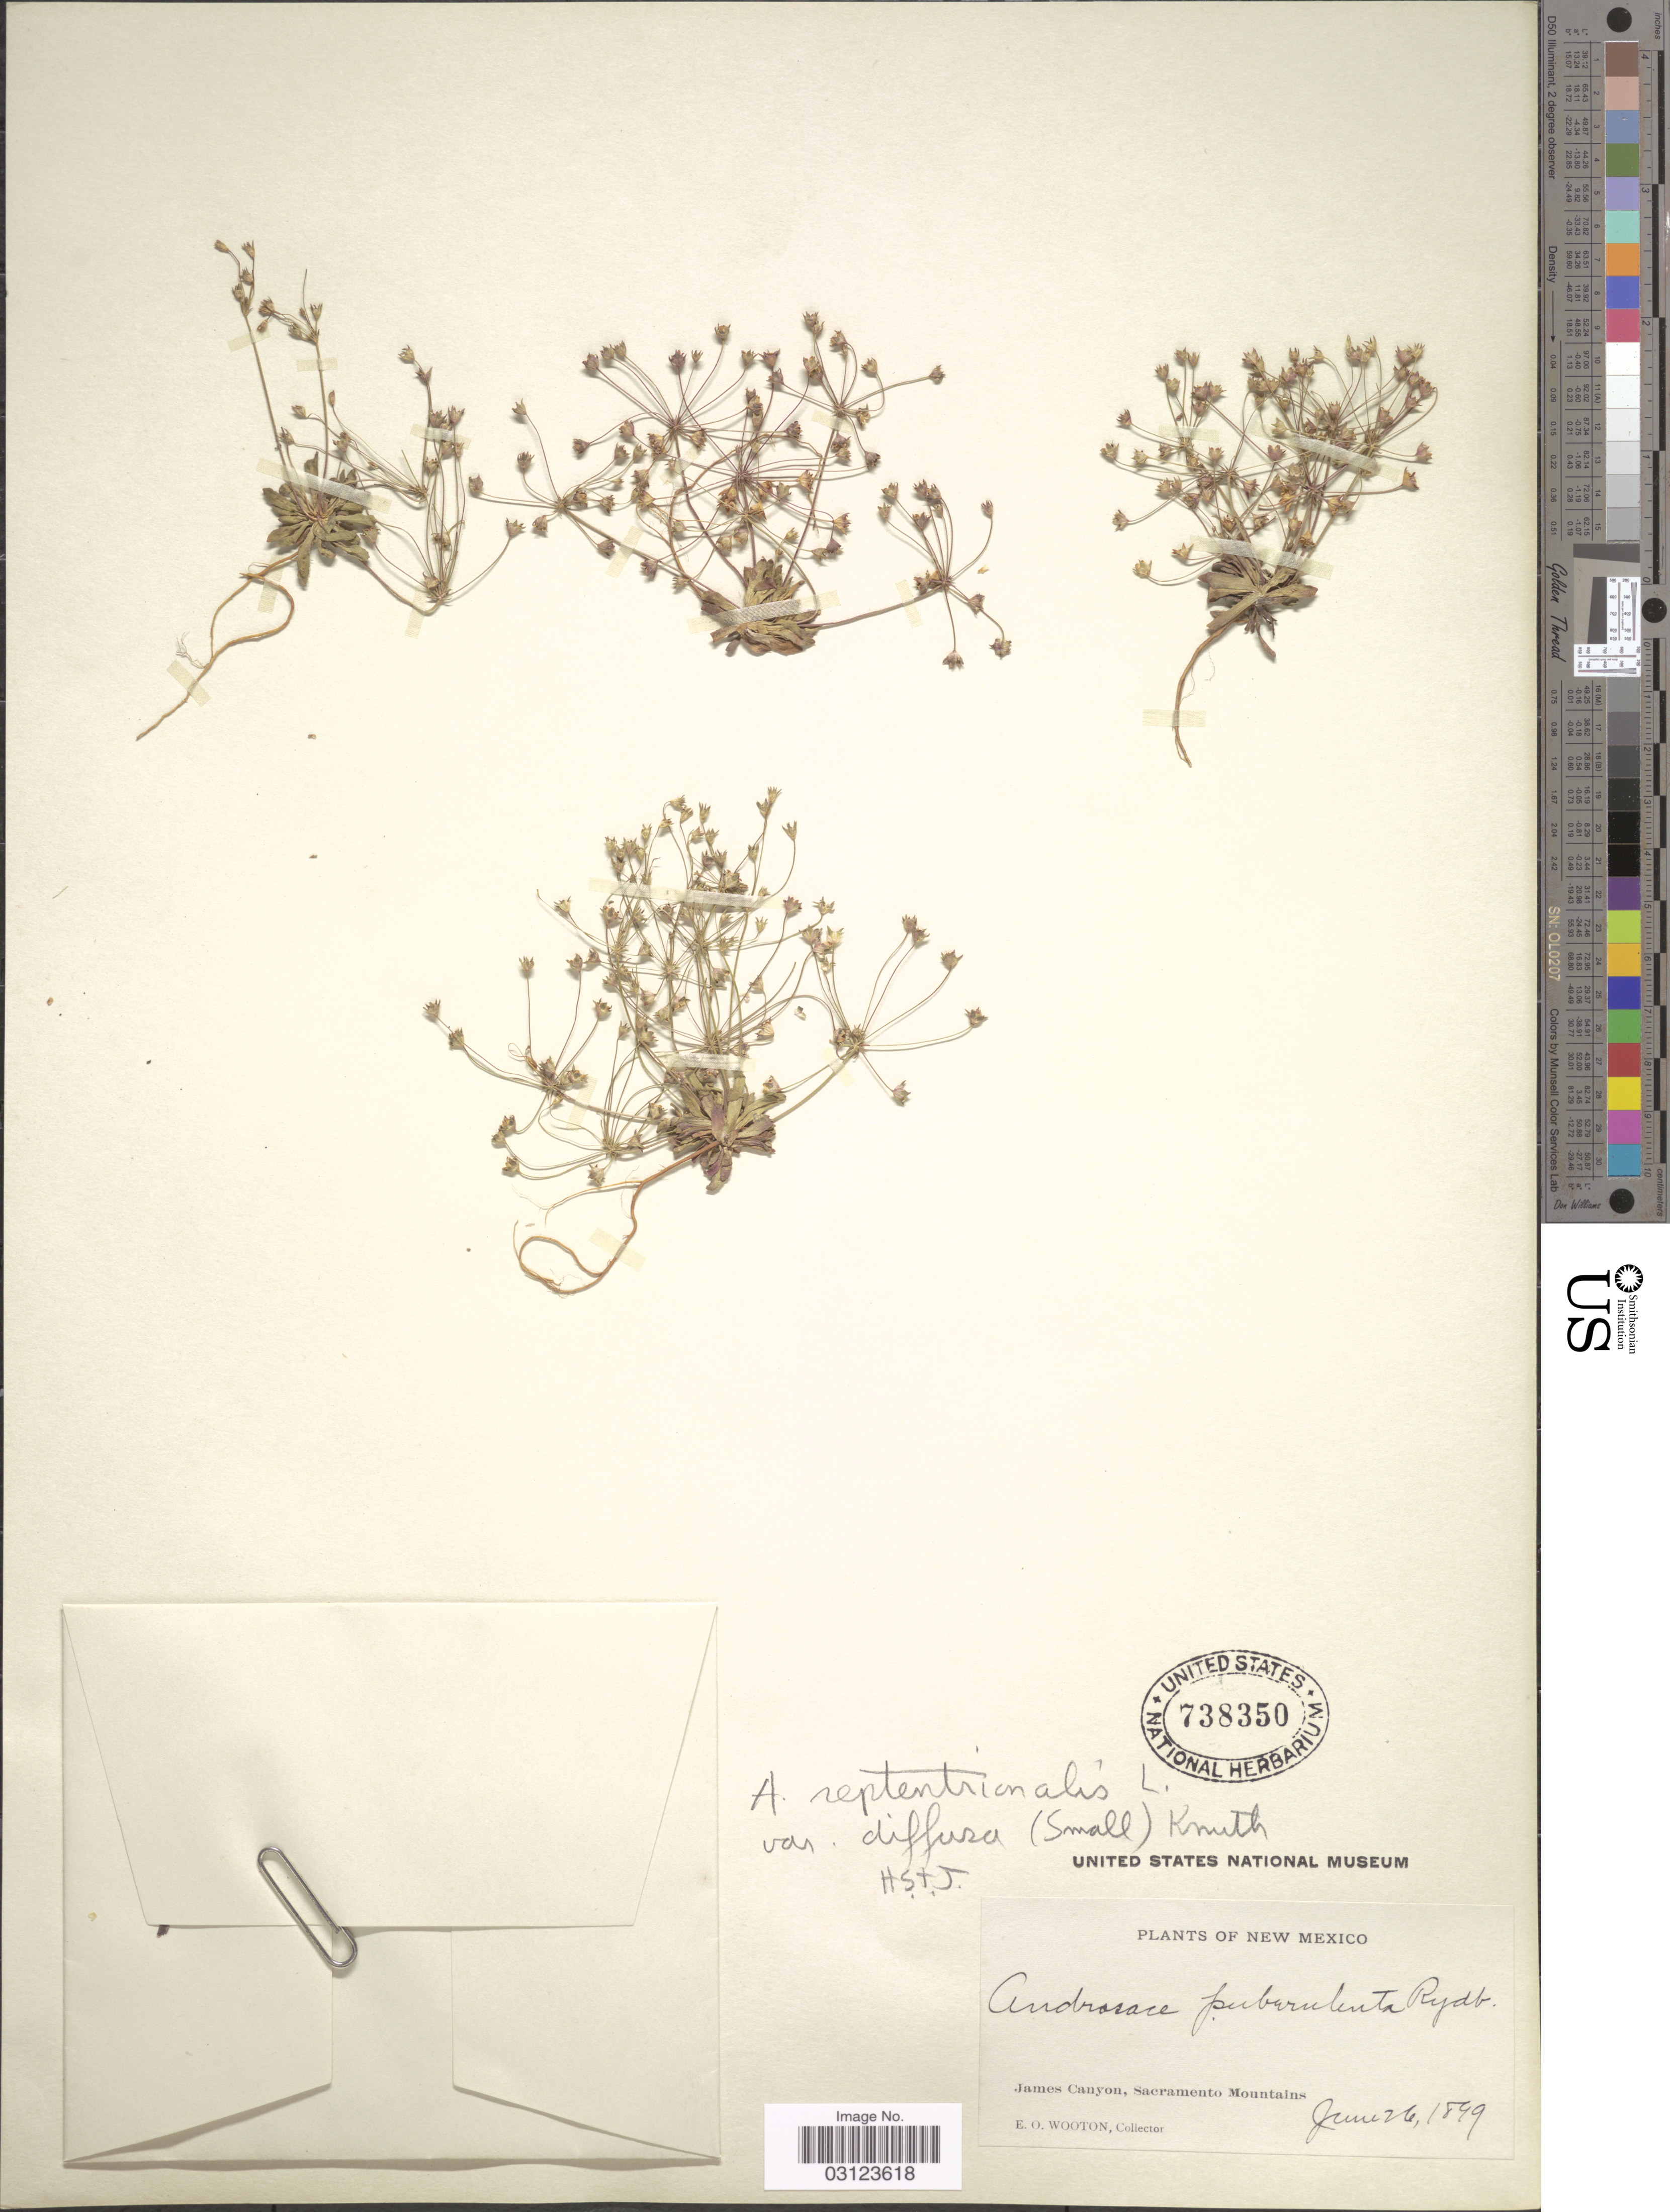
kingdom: Plantae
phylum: Tracheophyta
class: Magnoliopsida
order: Ericales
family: Primulaceae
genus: Androsace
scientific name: Androsace septentrionalis var. puberulenta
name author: (Rydb.) R. Knuth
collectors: E. O. Wooton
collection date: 1899-06-26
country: United States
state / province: New Mexico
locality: James Canyon, Sacramento Mountains.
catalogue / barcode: US 738350